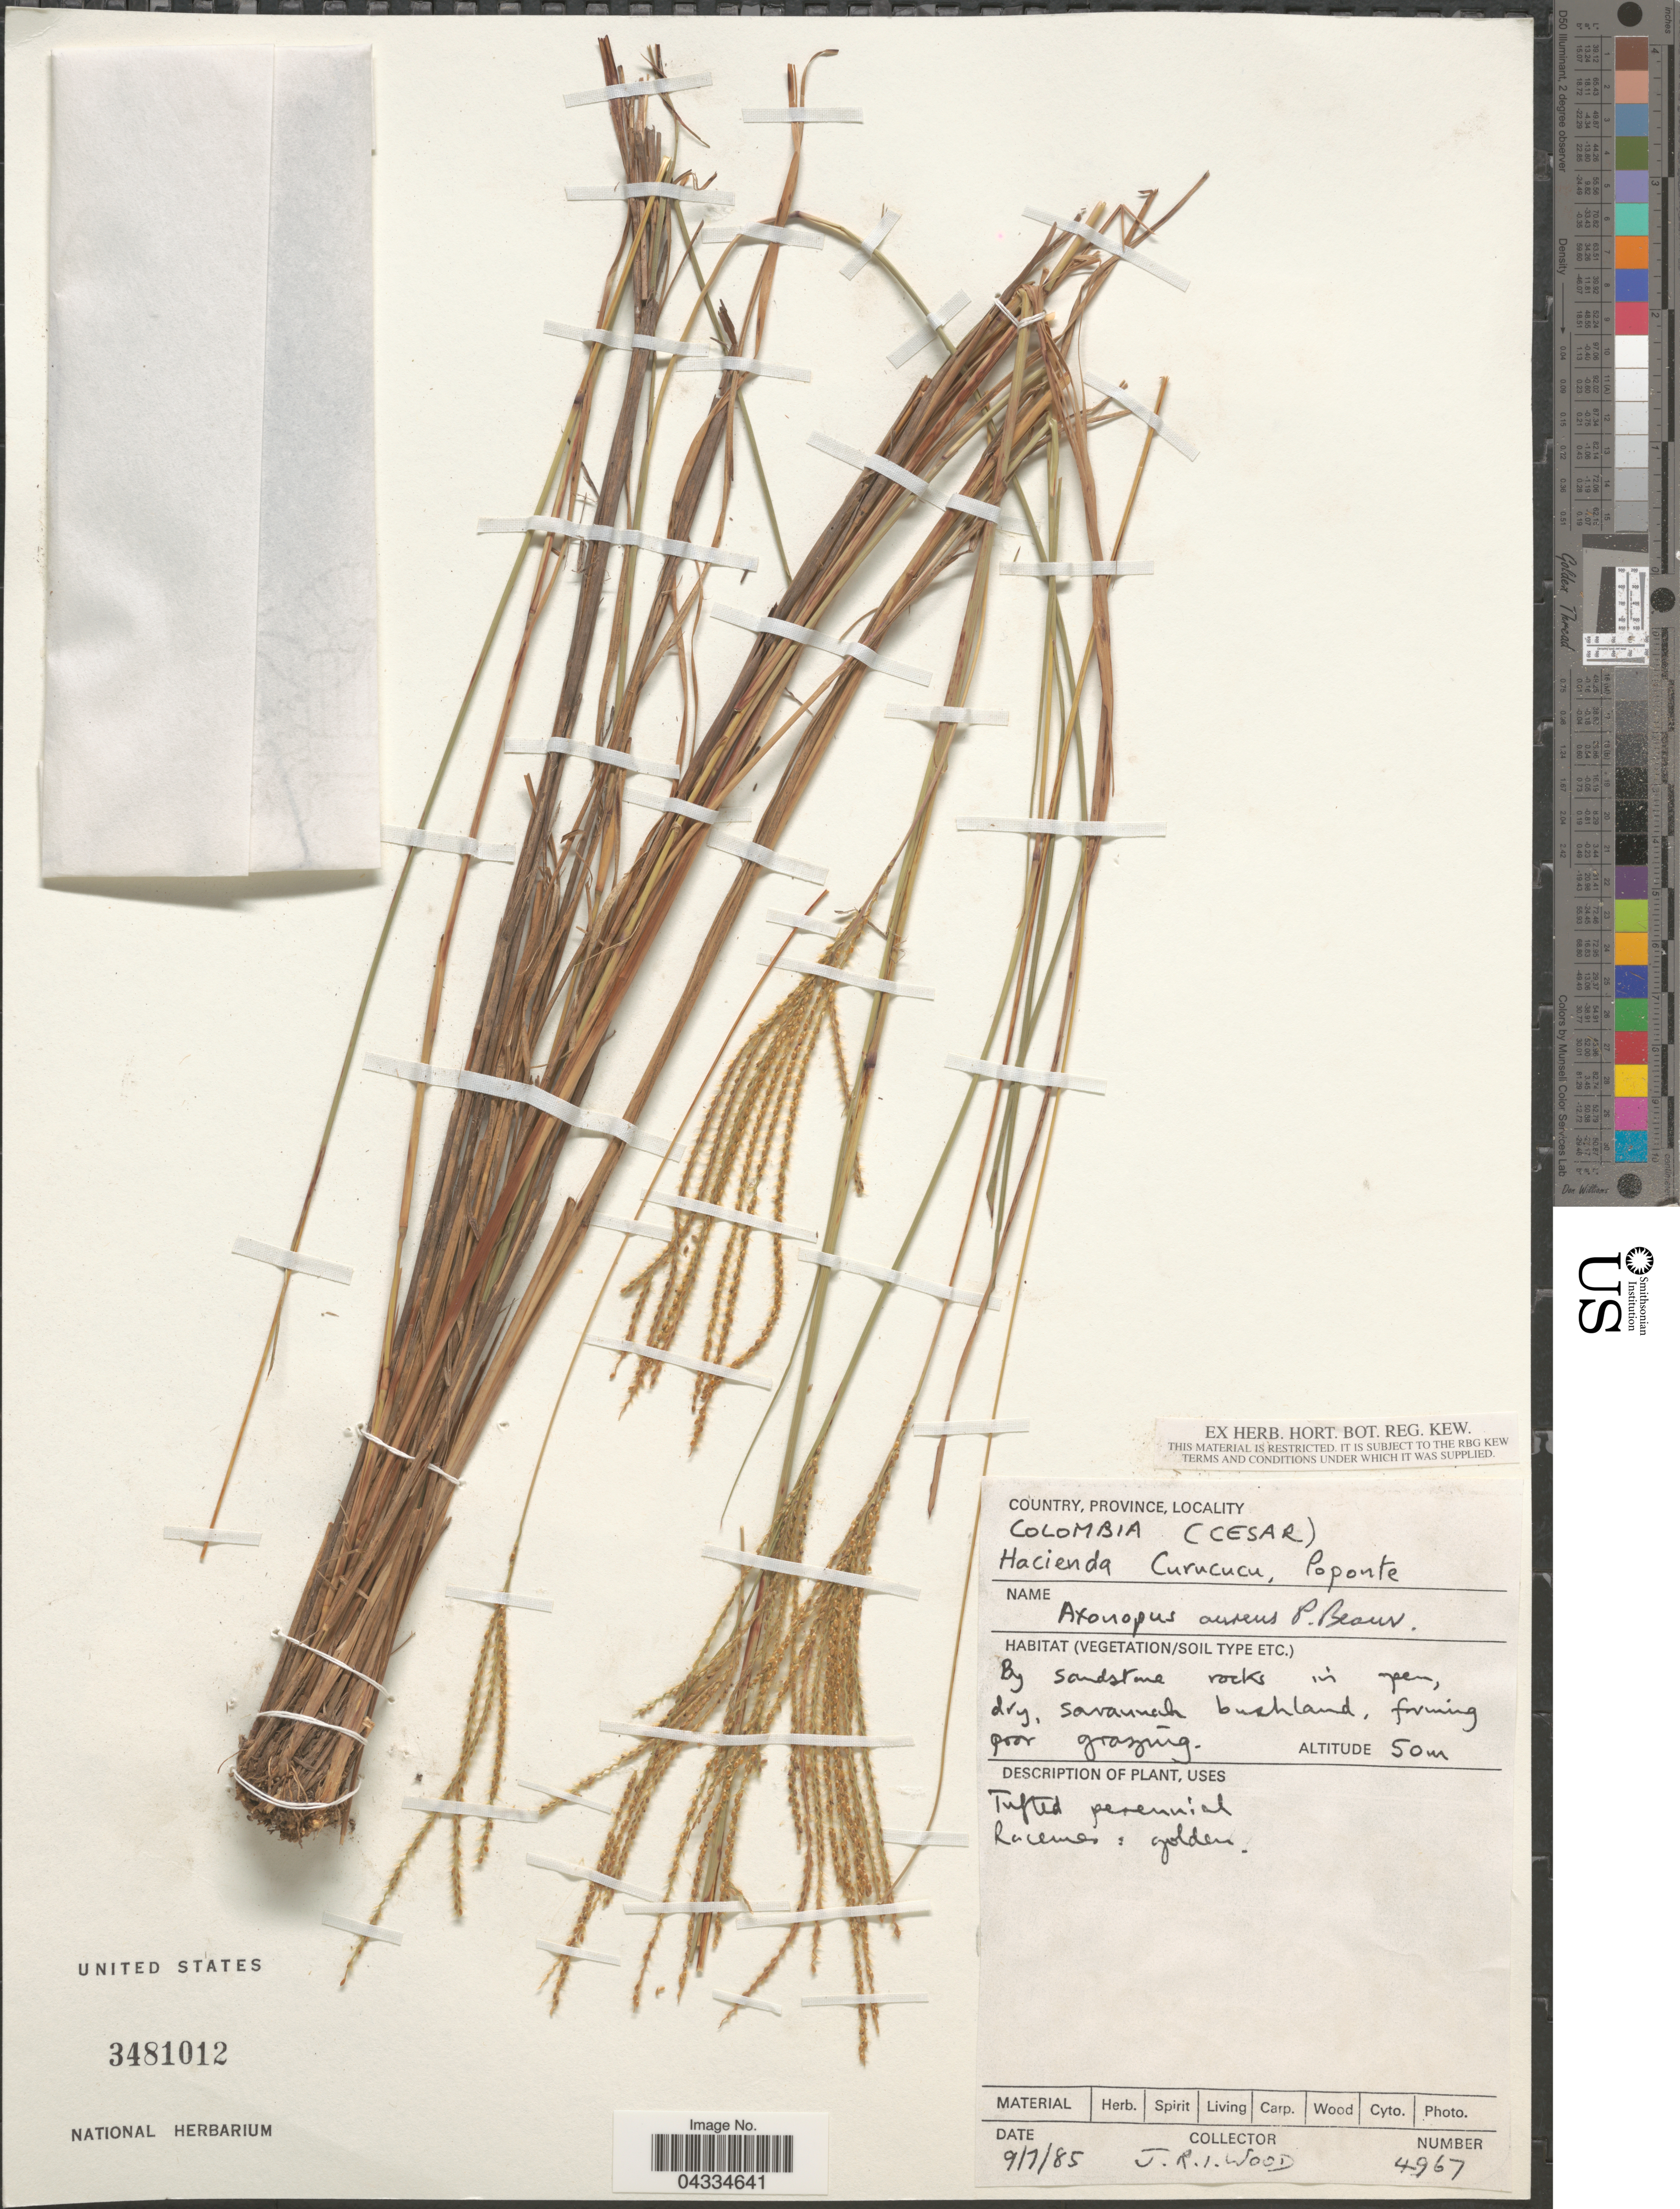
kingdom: Plantae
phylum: Tracheophyta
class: Liliopsida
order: Poales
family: Poaceae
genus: Axonopus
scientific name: Axonopus aureus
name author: P. Beauv.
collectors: J. R. I. Wood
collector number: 4967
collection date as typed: Transcribed d/m/y: 9/7/85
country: Colombia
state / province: Cesar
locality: Hacienda Curucucu, Poponte.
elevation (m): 50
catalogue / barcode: US 3481012